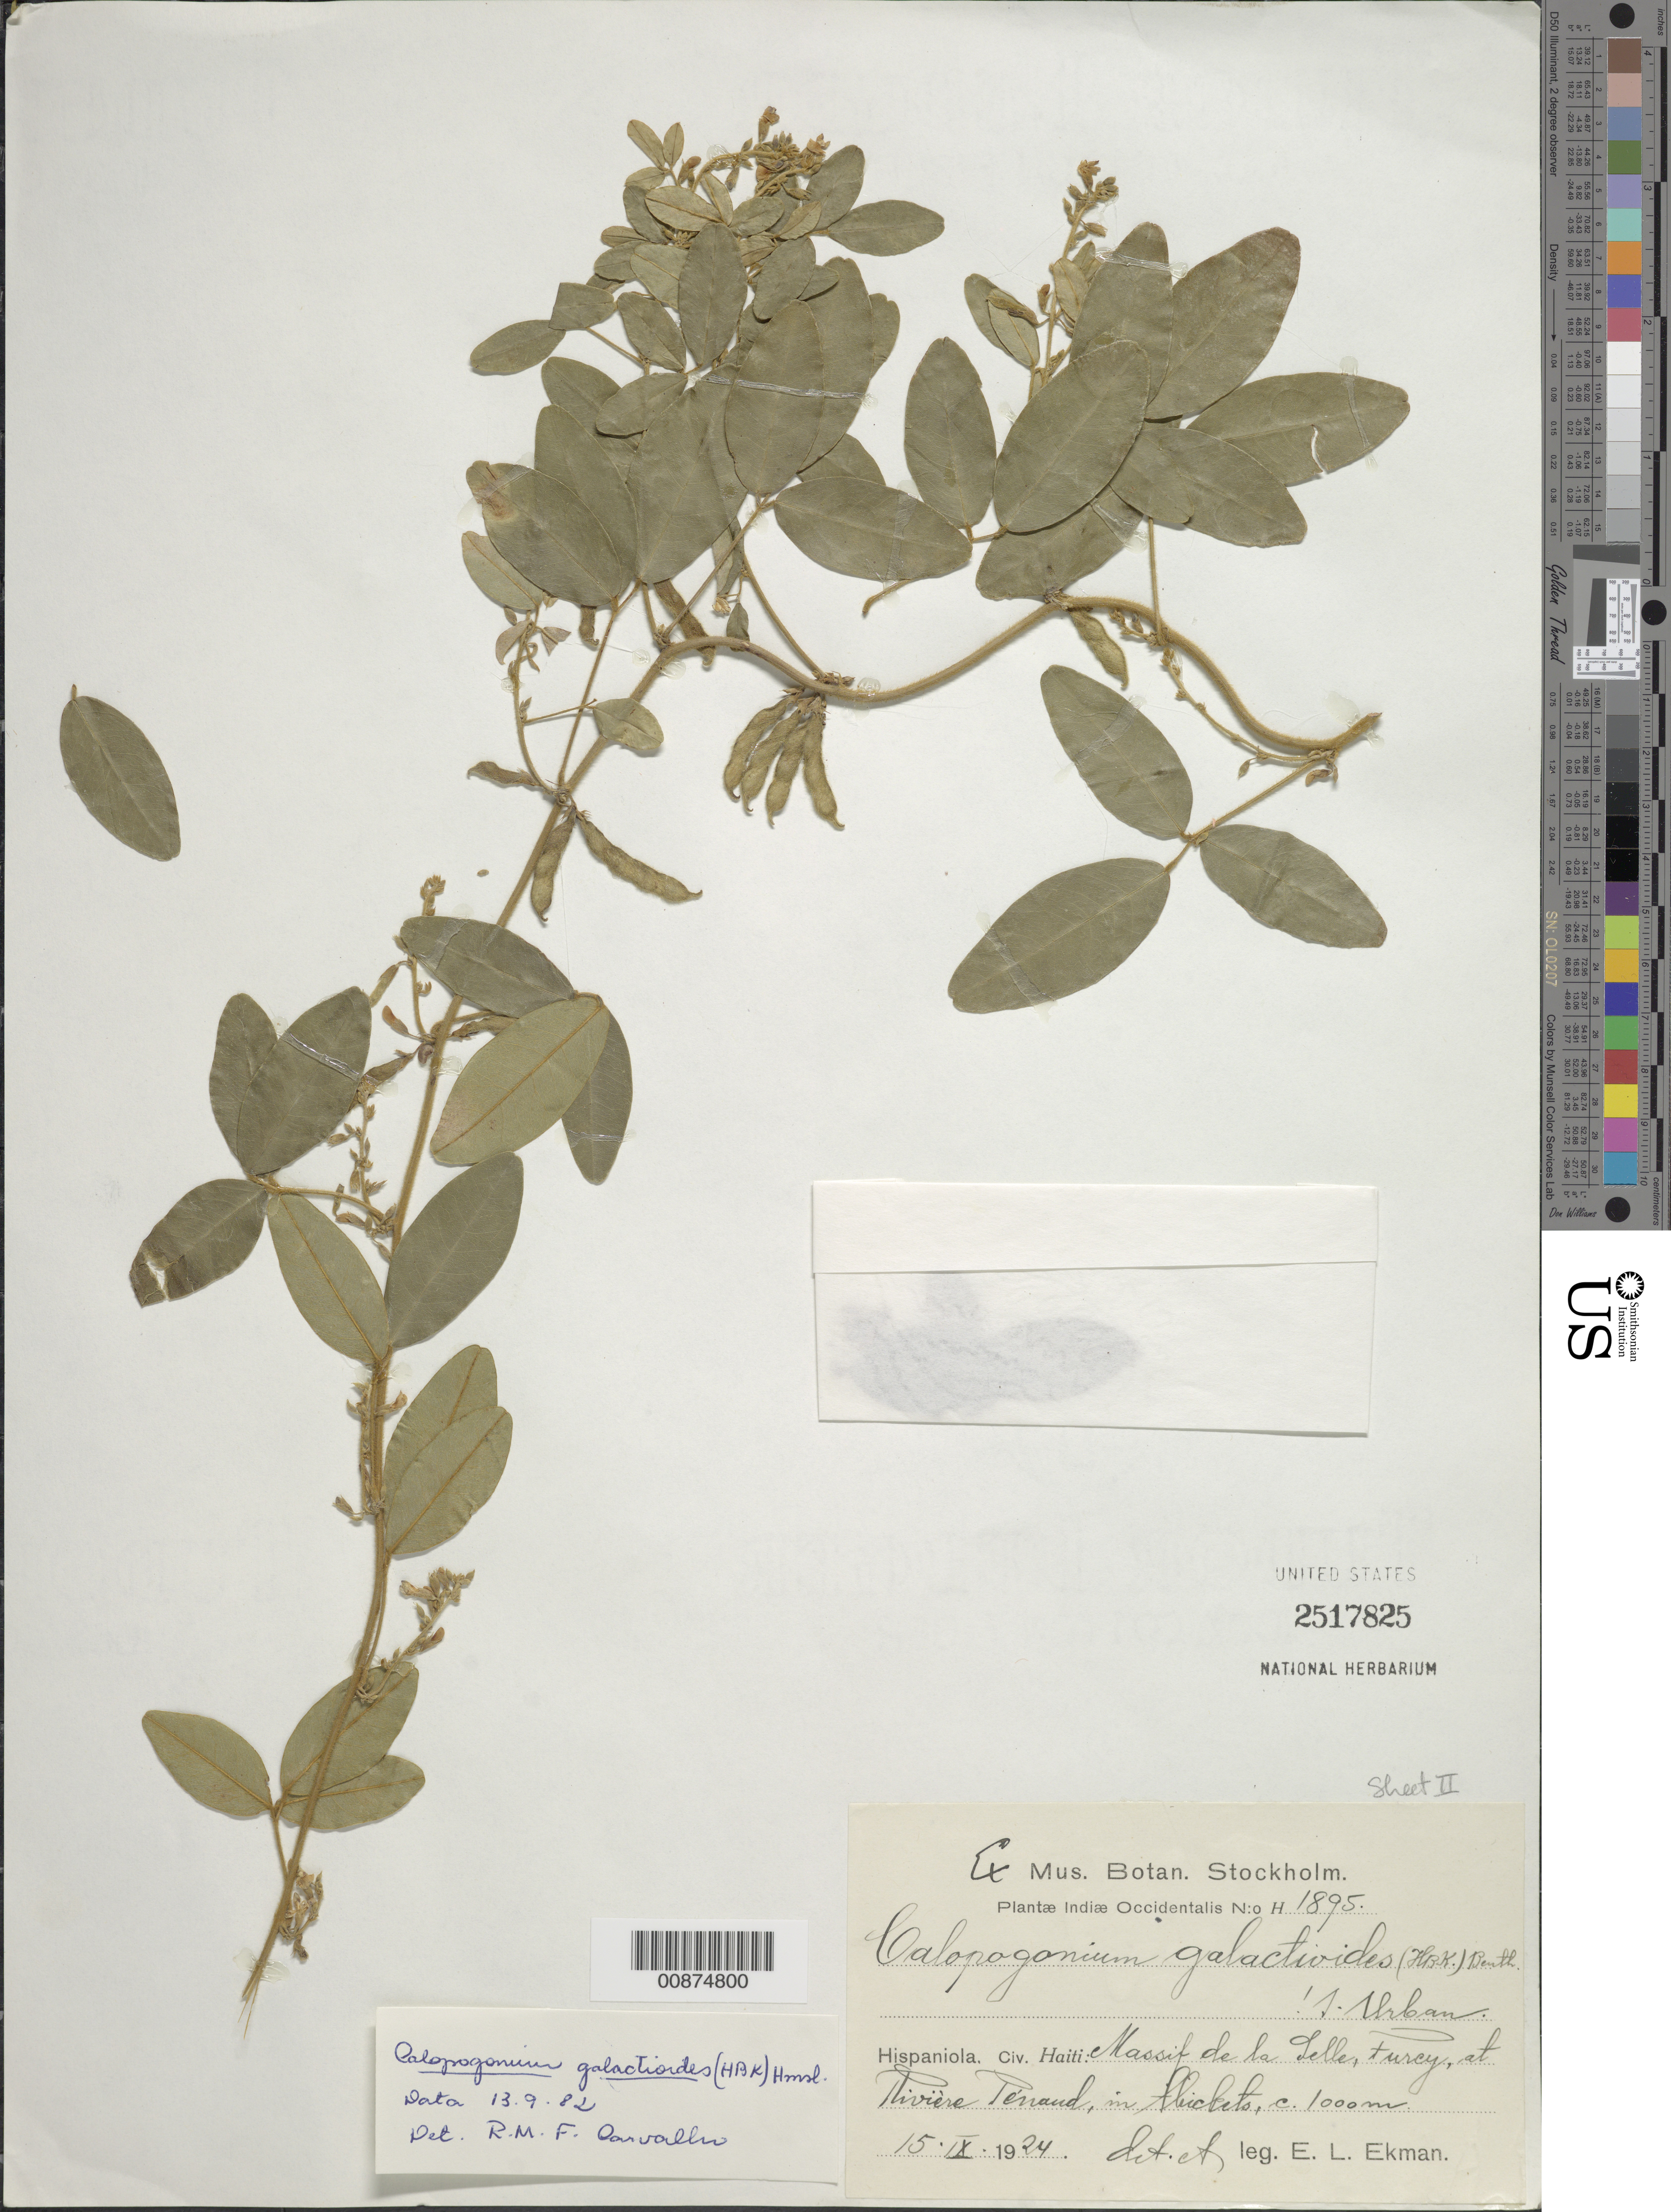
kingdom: Plantae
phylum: Tracheophyta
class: Magnoliopsida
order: Fabales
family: Fabaceae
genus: Calopogonium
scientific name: Calopogonium galactioides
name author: (Kunth) Hemsl.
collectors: E. L. Ekman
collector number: H 1895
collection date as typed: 15 Sep 1924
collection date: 1924-09-15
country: Haiti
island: Hispaniola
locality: Massif de la Selle, Pétionville, Fourcy, at Rivière Pénaud.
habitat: In thickets.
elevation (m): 1000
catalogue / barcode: US 2517825